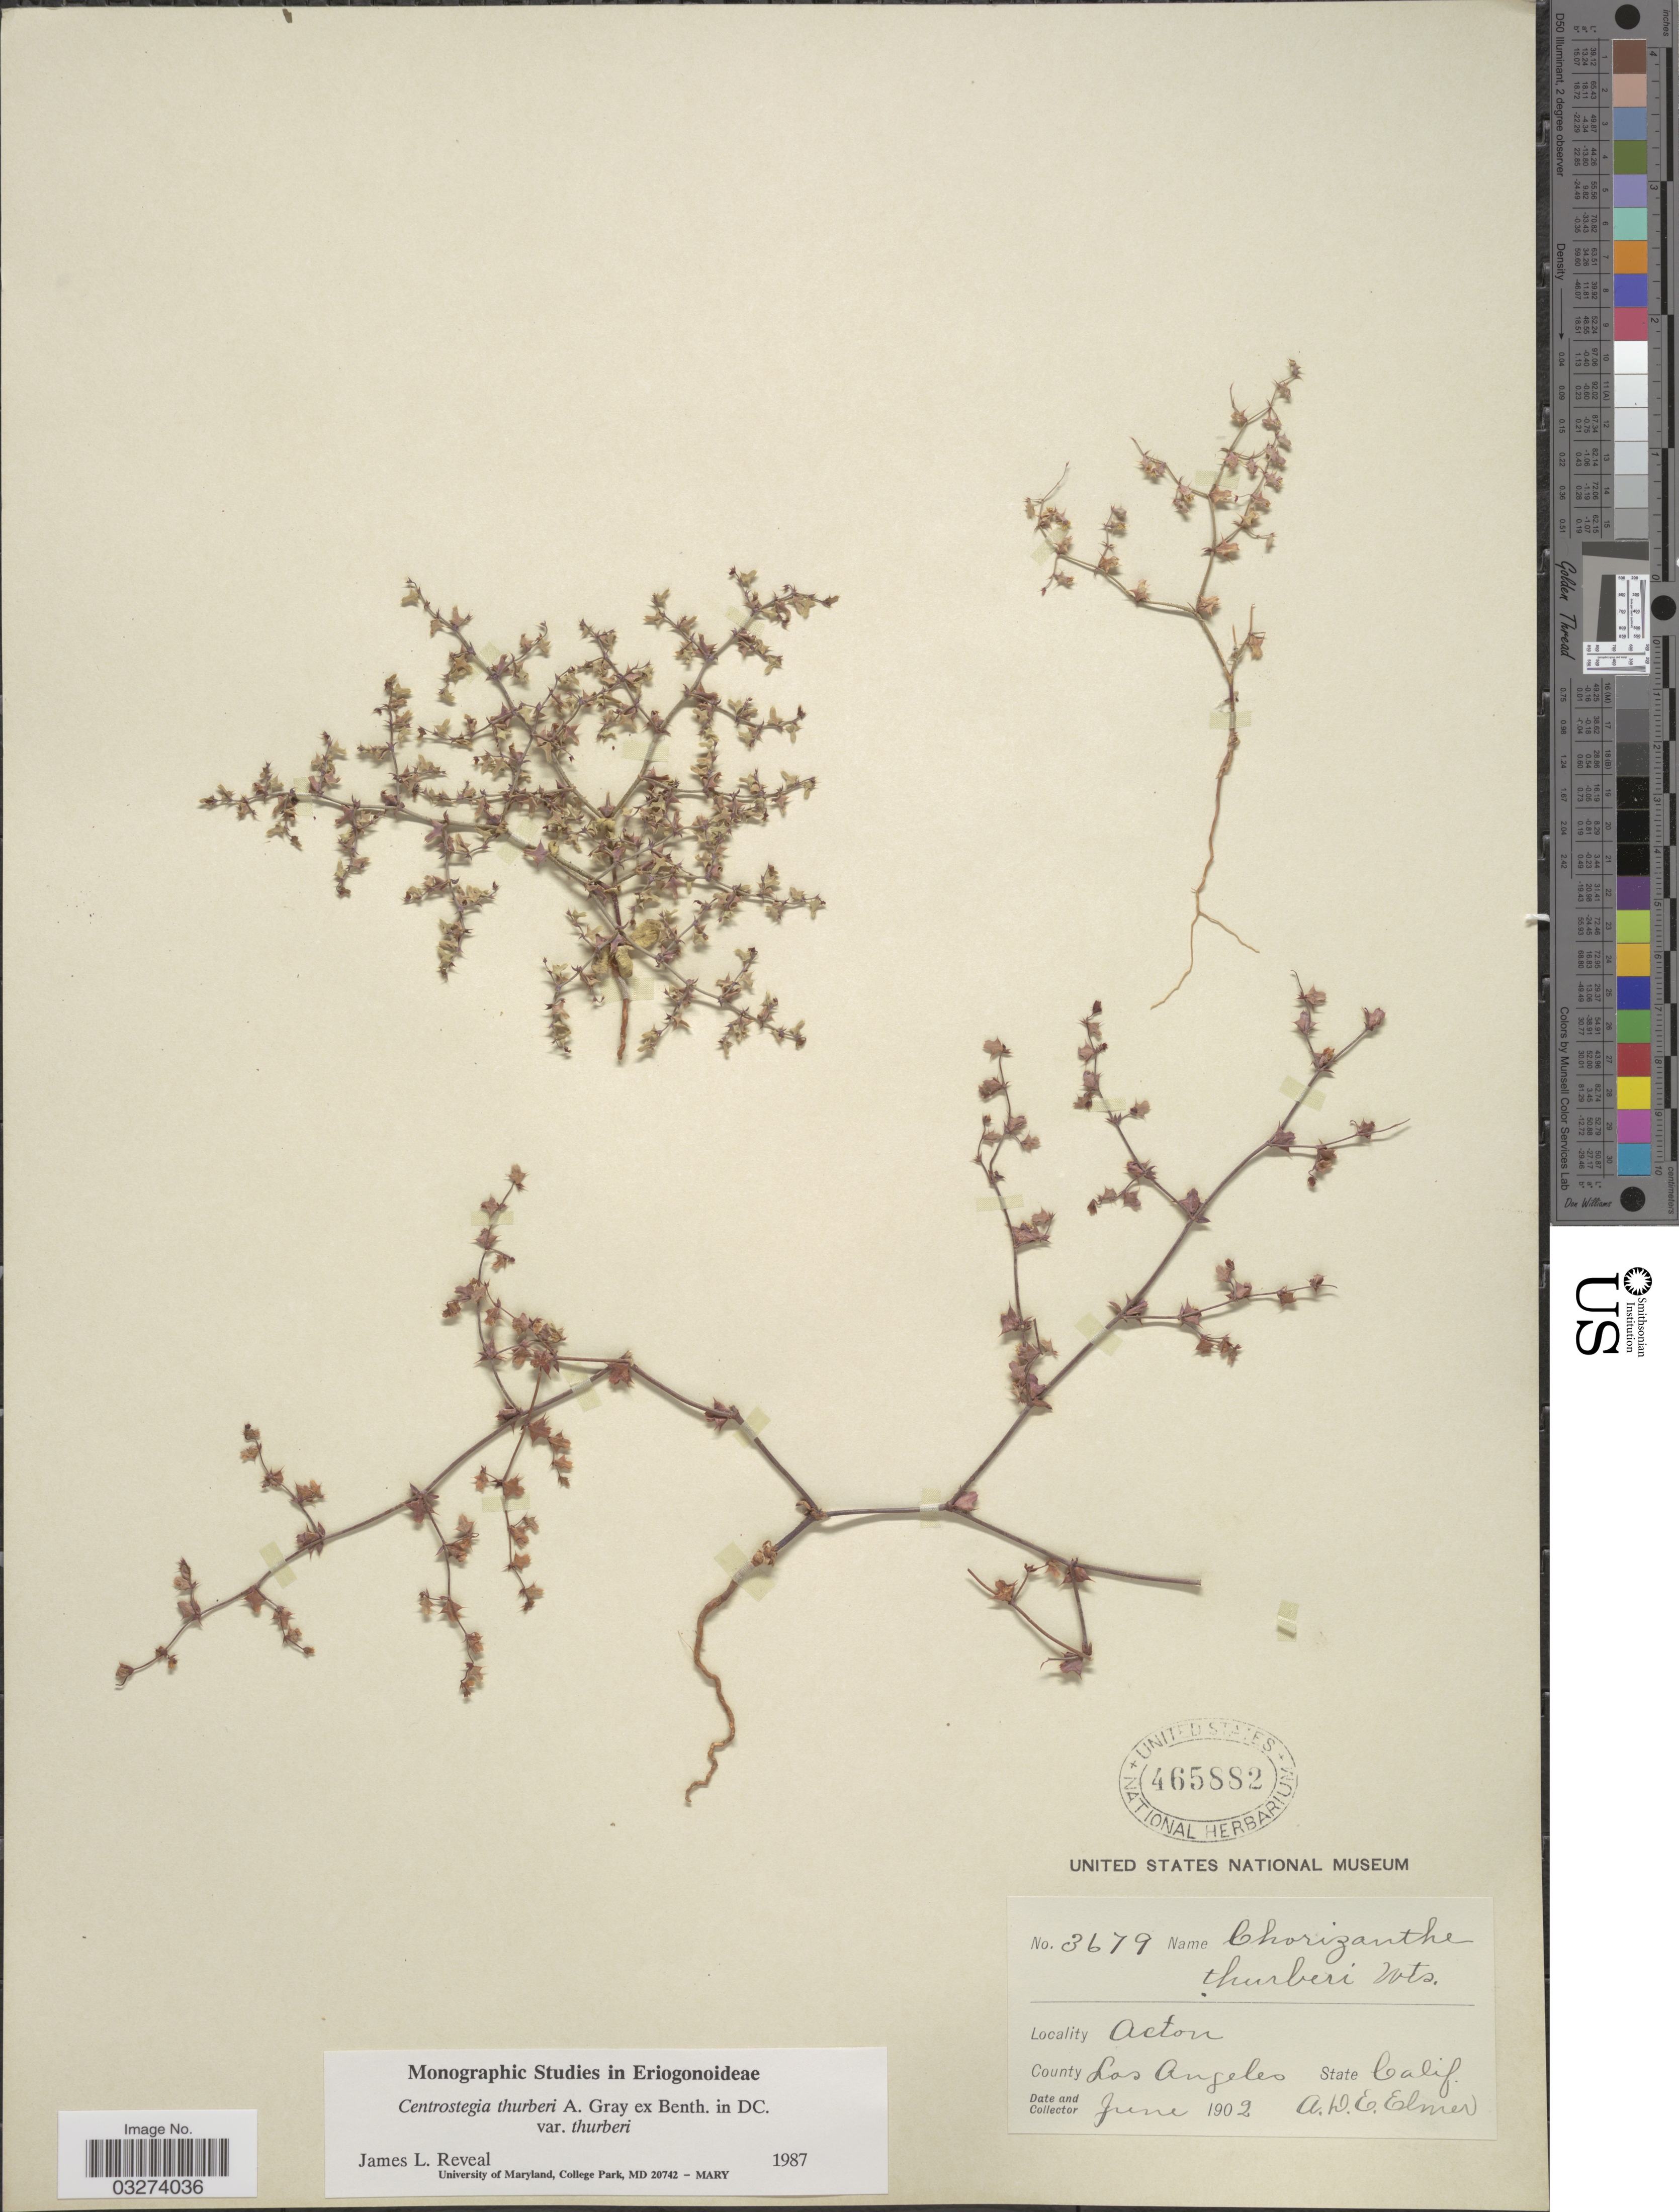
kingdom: Plantae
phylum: Tracheophyta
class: Magnoliopsida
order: Caryophyllales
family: Polygonaceae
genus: Centrostegia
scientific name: Centrostegia thurberi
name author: A. Gray ex Benth.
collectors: A. D. E. Elmer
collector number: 3679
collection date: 1902-06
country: United States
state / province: California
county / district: Los Angeles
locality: Acton. County Los Angeles.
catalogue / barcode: US 465882